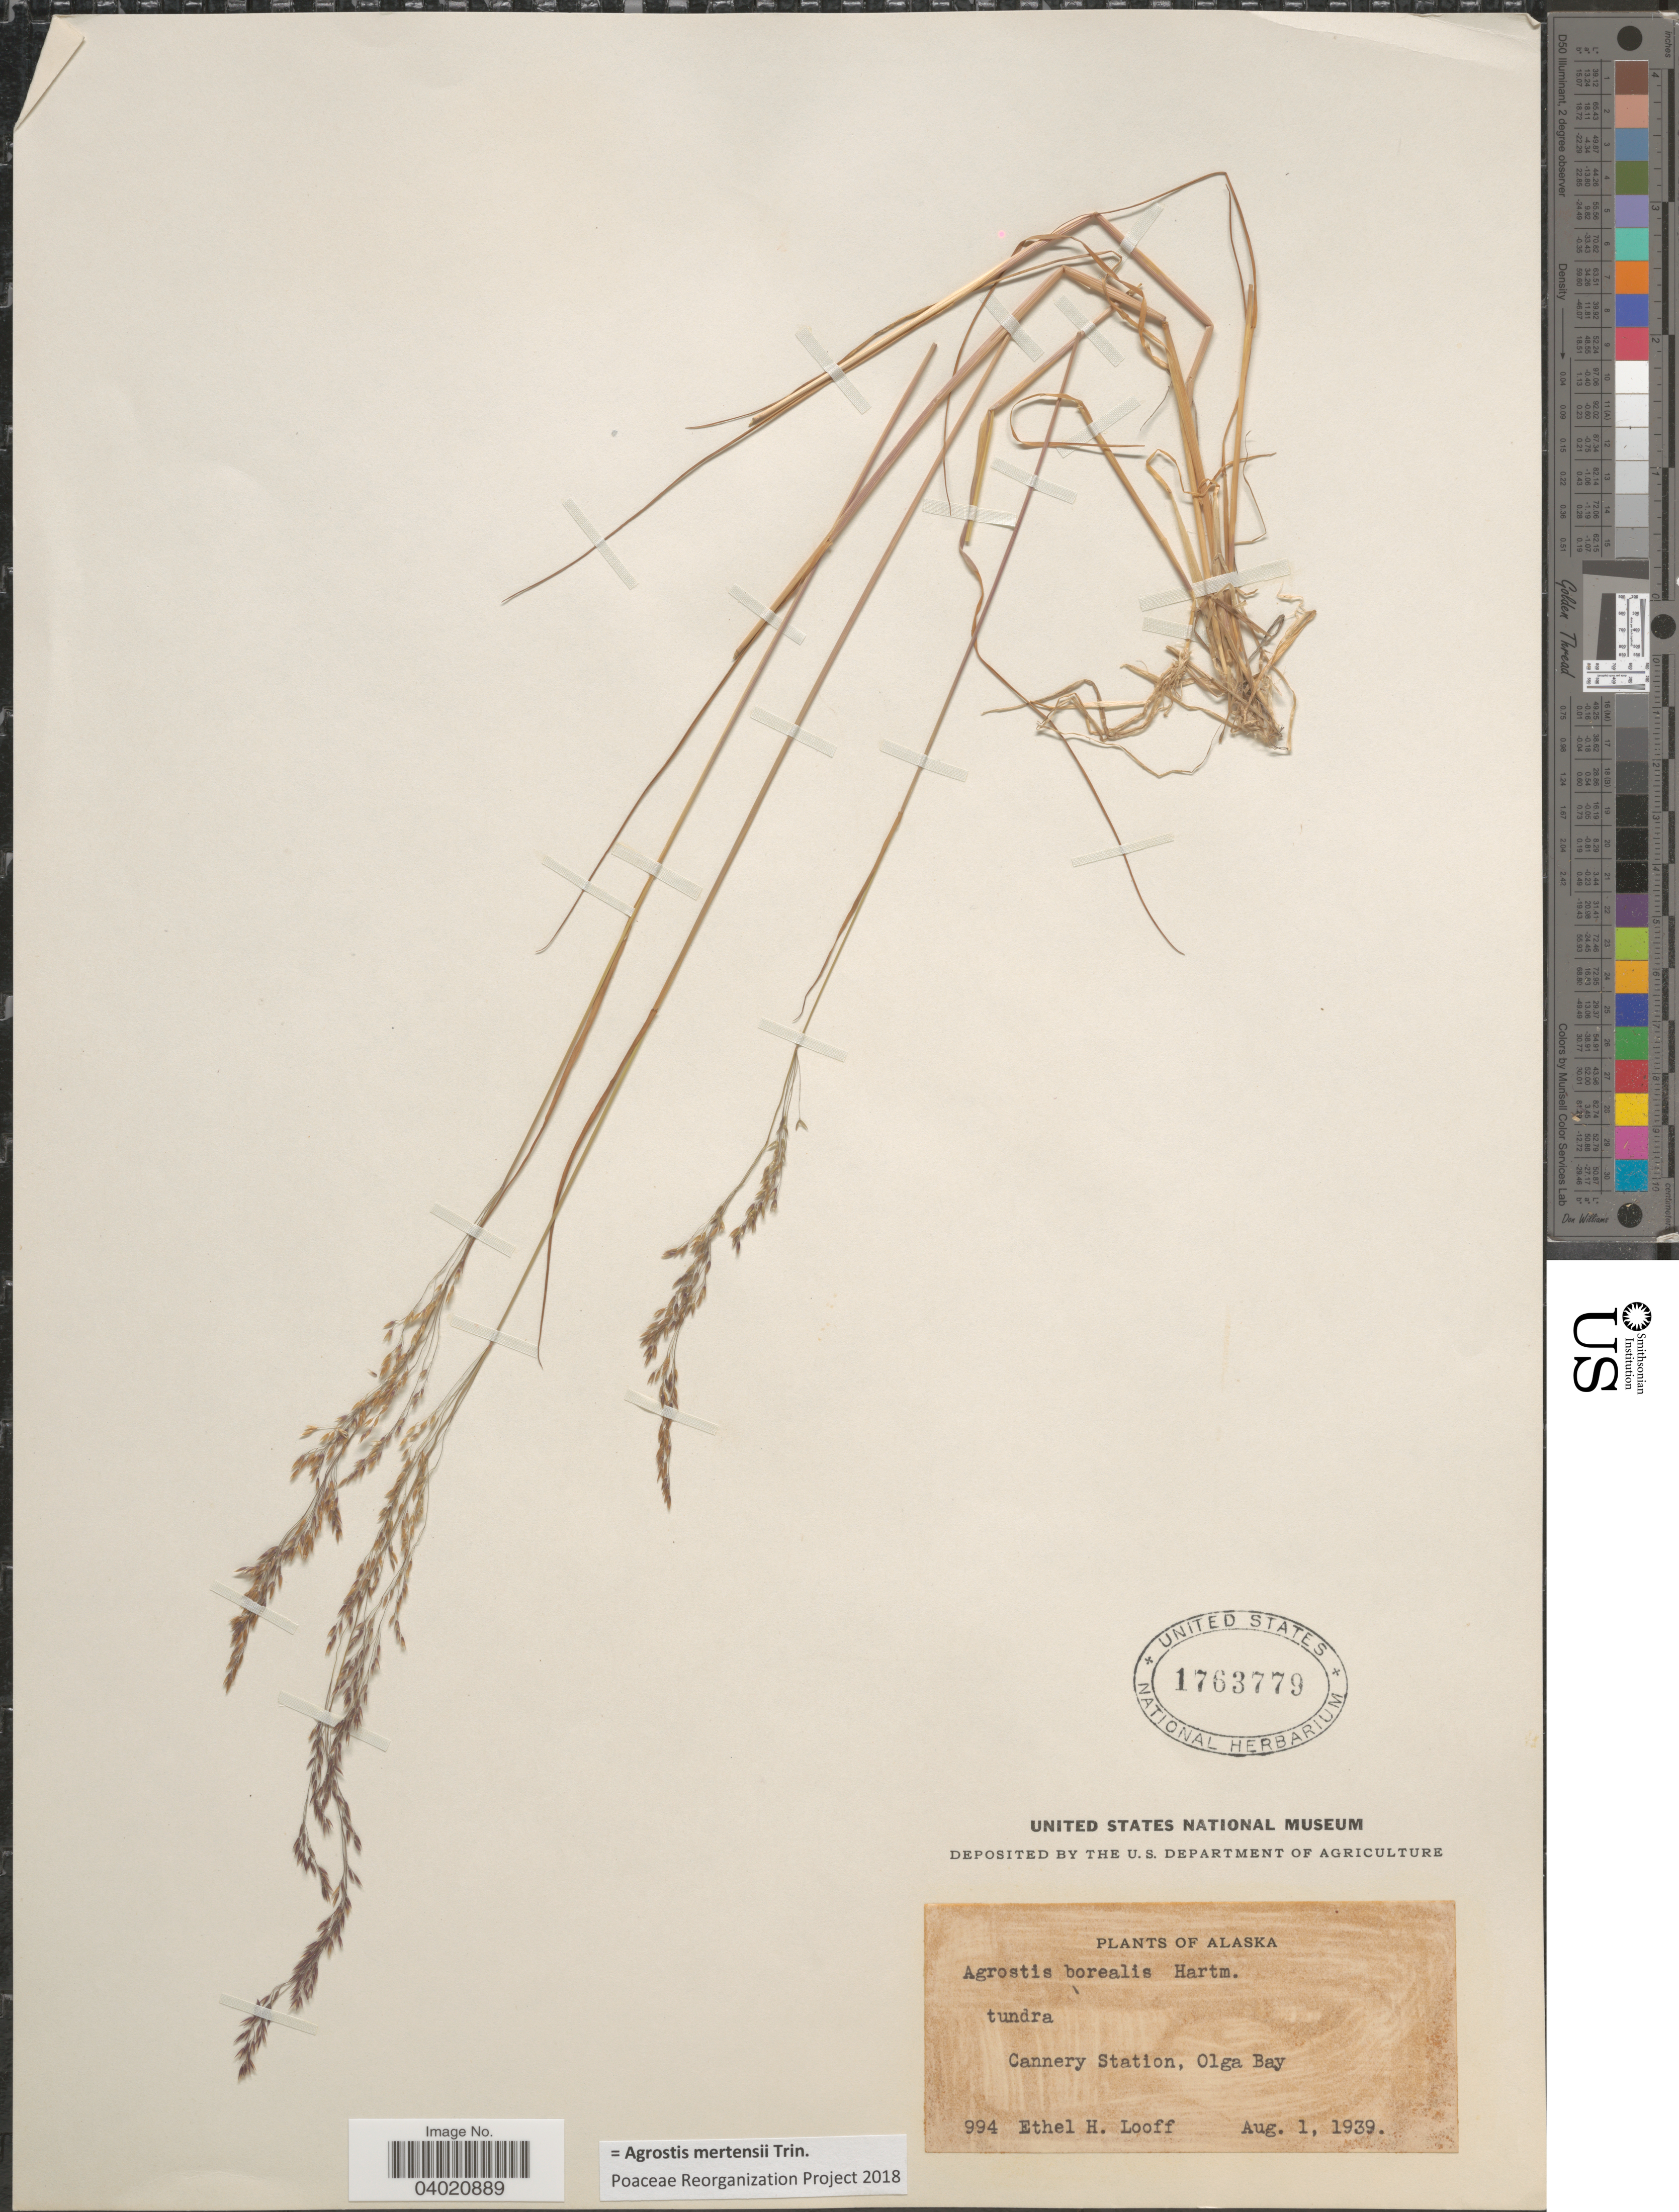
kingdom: Plantae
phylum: Tracheophyta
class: Liliopsida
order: Poales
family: Poaceae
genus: Agrostis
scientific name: Agrostis mertensii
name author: Trin.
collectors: E. Loof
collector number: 994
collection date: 1939-08-01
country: United States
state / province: Alaska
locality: Cannery Station, Olga Bay.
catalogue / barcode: US 1763779